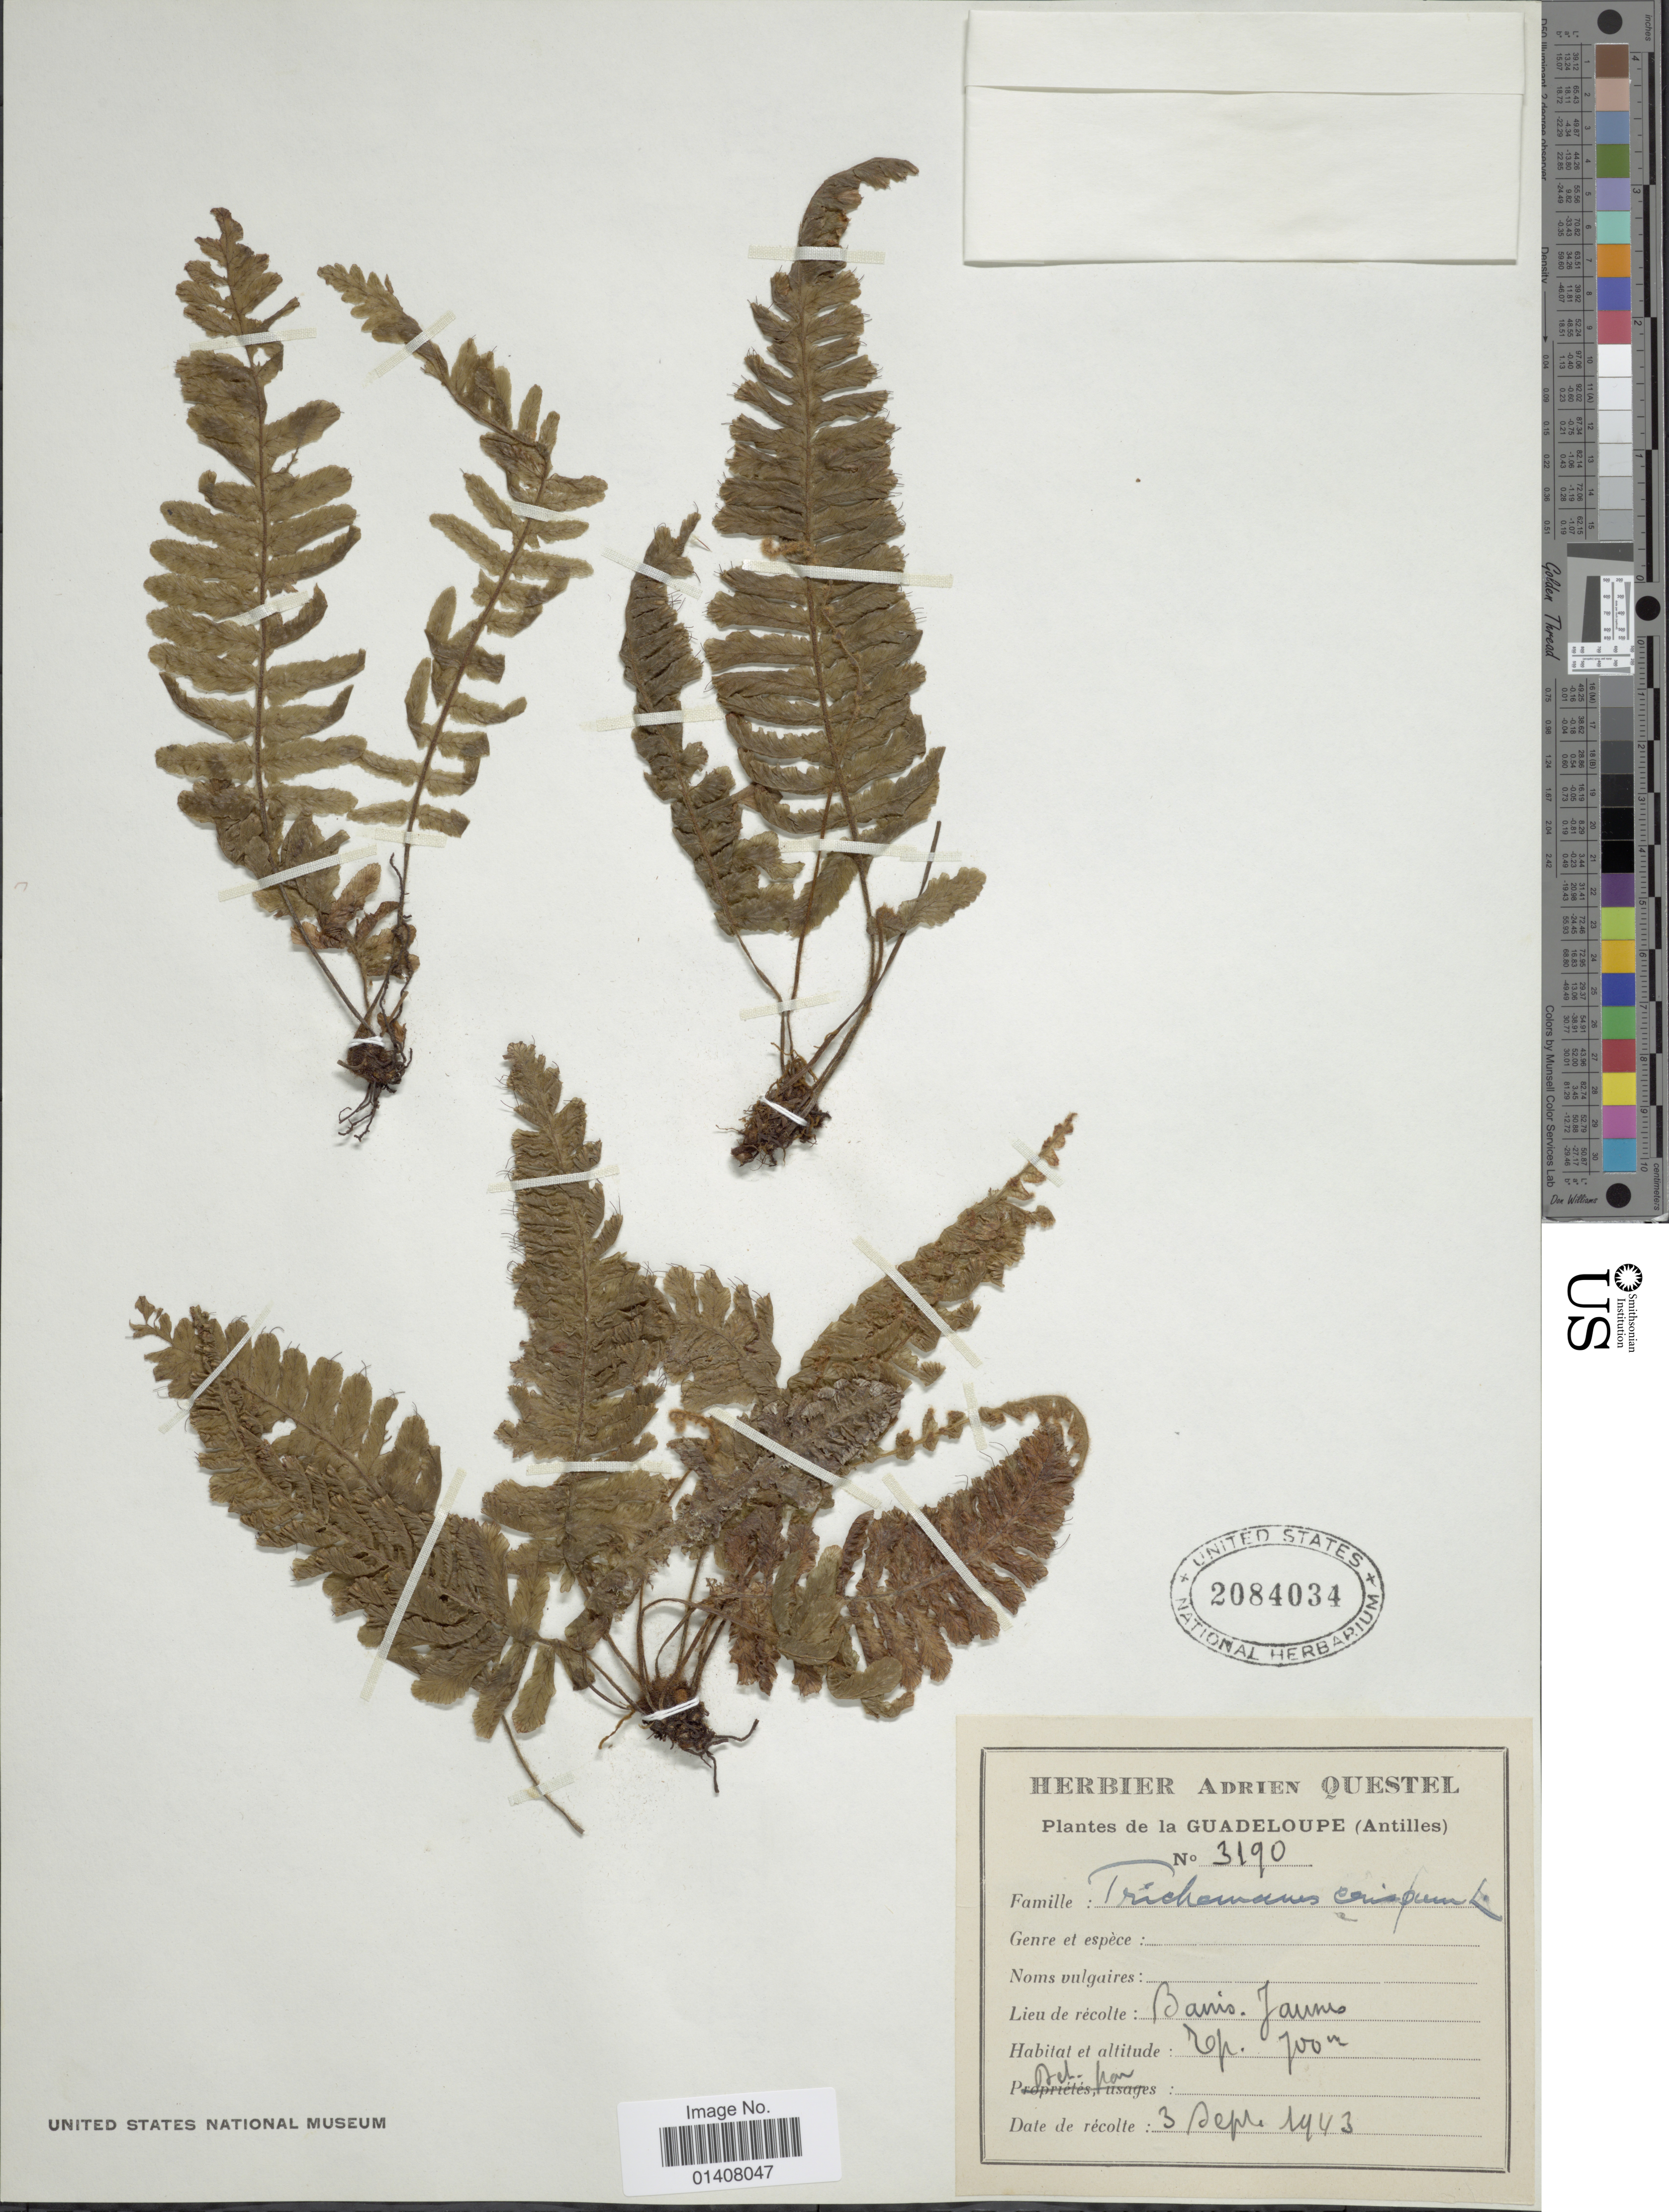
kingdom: Plantae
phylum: Tracheophyta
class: Polypodiopsida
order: Hymenophyllales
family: Hymenophyllaceae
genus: Trichomanes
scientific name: Trichomanes crispum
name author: L.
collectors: A. Questel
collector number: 3190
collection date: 1943-09-03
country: Guadeloupe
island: Leeward Is.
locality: Bains Jaunes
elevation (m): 700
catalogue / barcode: US 2084034